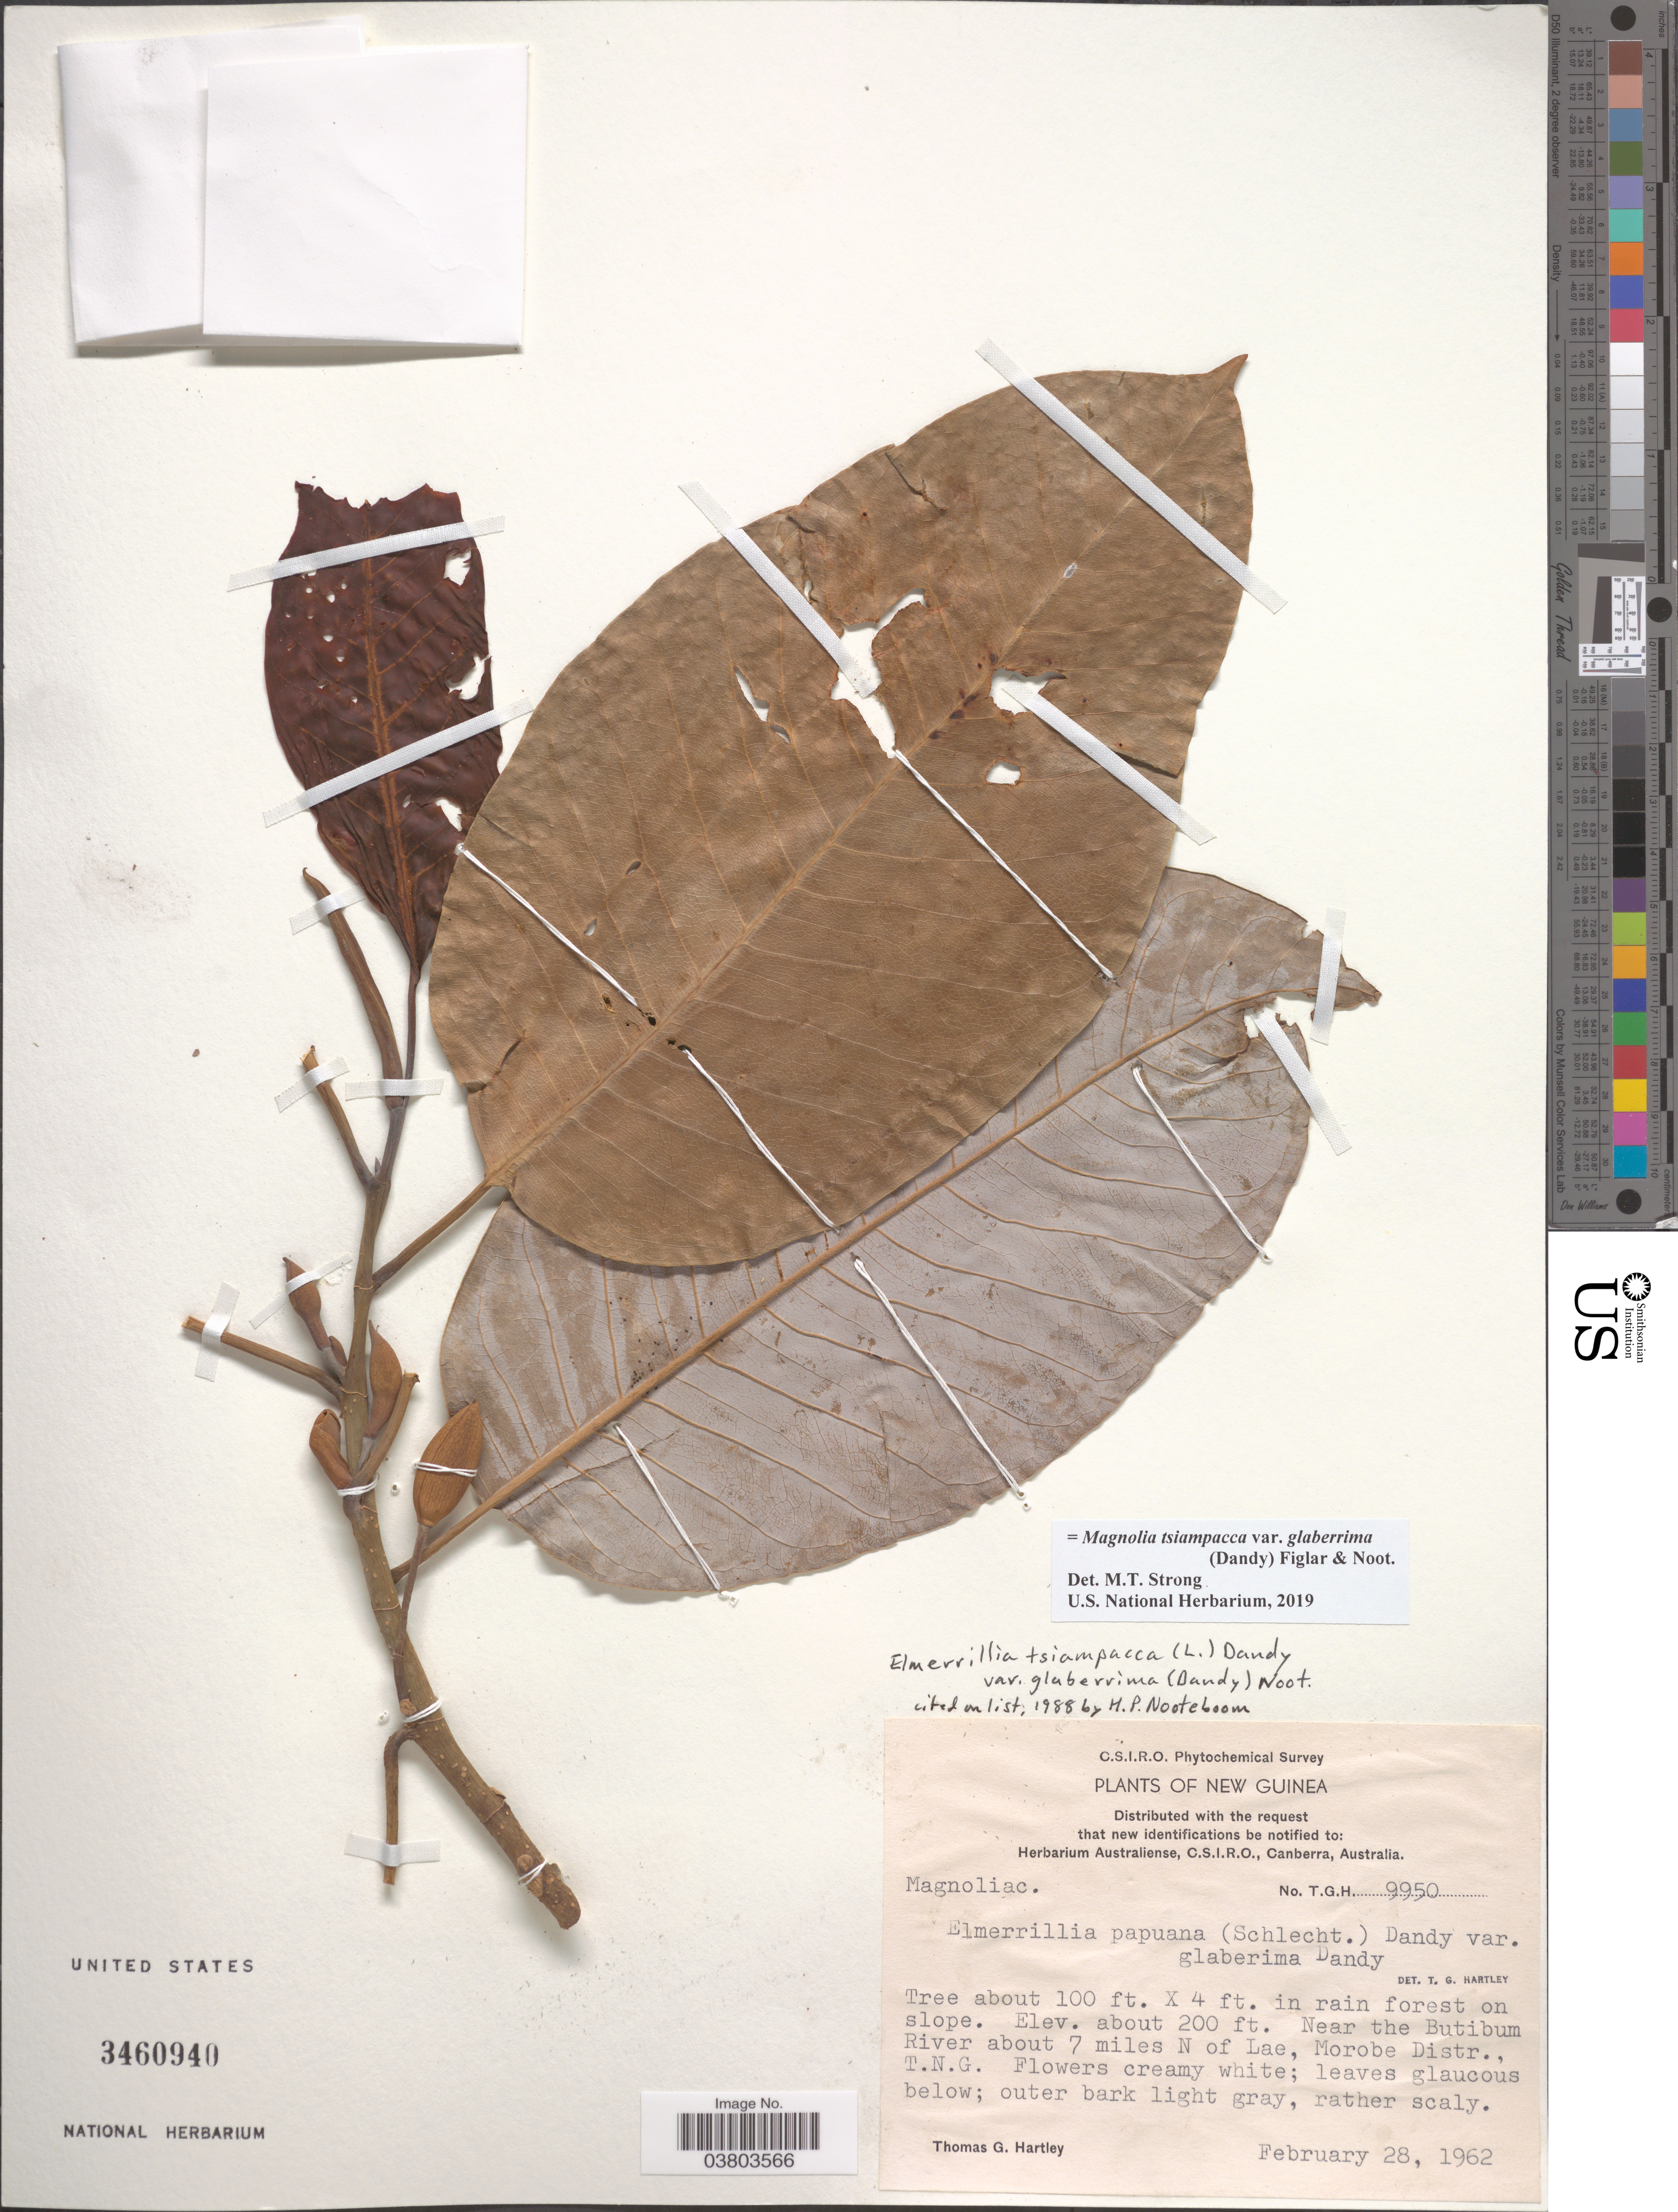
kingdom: Plantae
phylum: Tracheophyta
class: Magnoliopsida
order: Magnoliales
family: Magnoliaceae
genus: Magnolia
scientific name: Magnolia tsiampacca var. glaberrima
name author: (Dandy) Figlar & Noot.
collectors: T. G. Hartley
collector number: TGH 9950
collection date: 1962-02-28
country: Papua New Guinea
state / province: Morobe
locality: New Guinea. Near the Butibum River about 7 miles N of Lae, Morobe Distr., T.N.G.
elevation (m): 61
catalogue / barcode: US 3460940